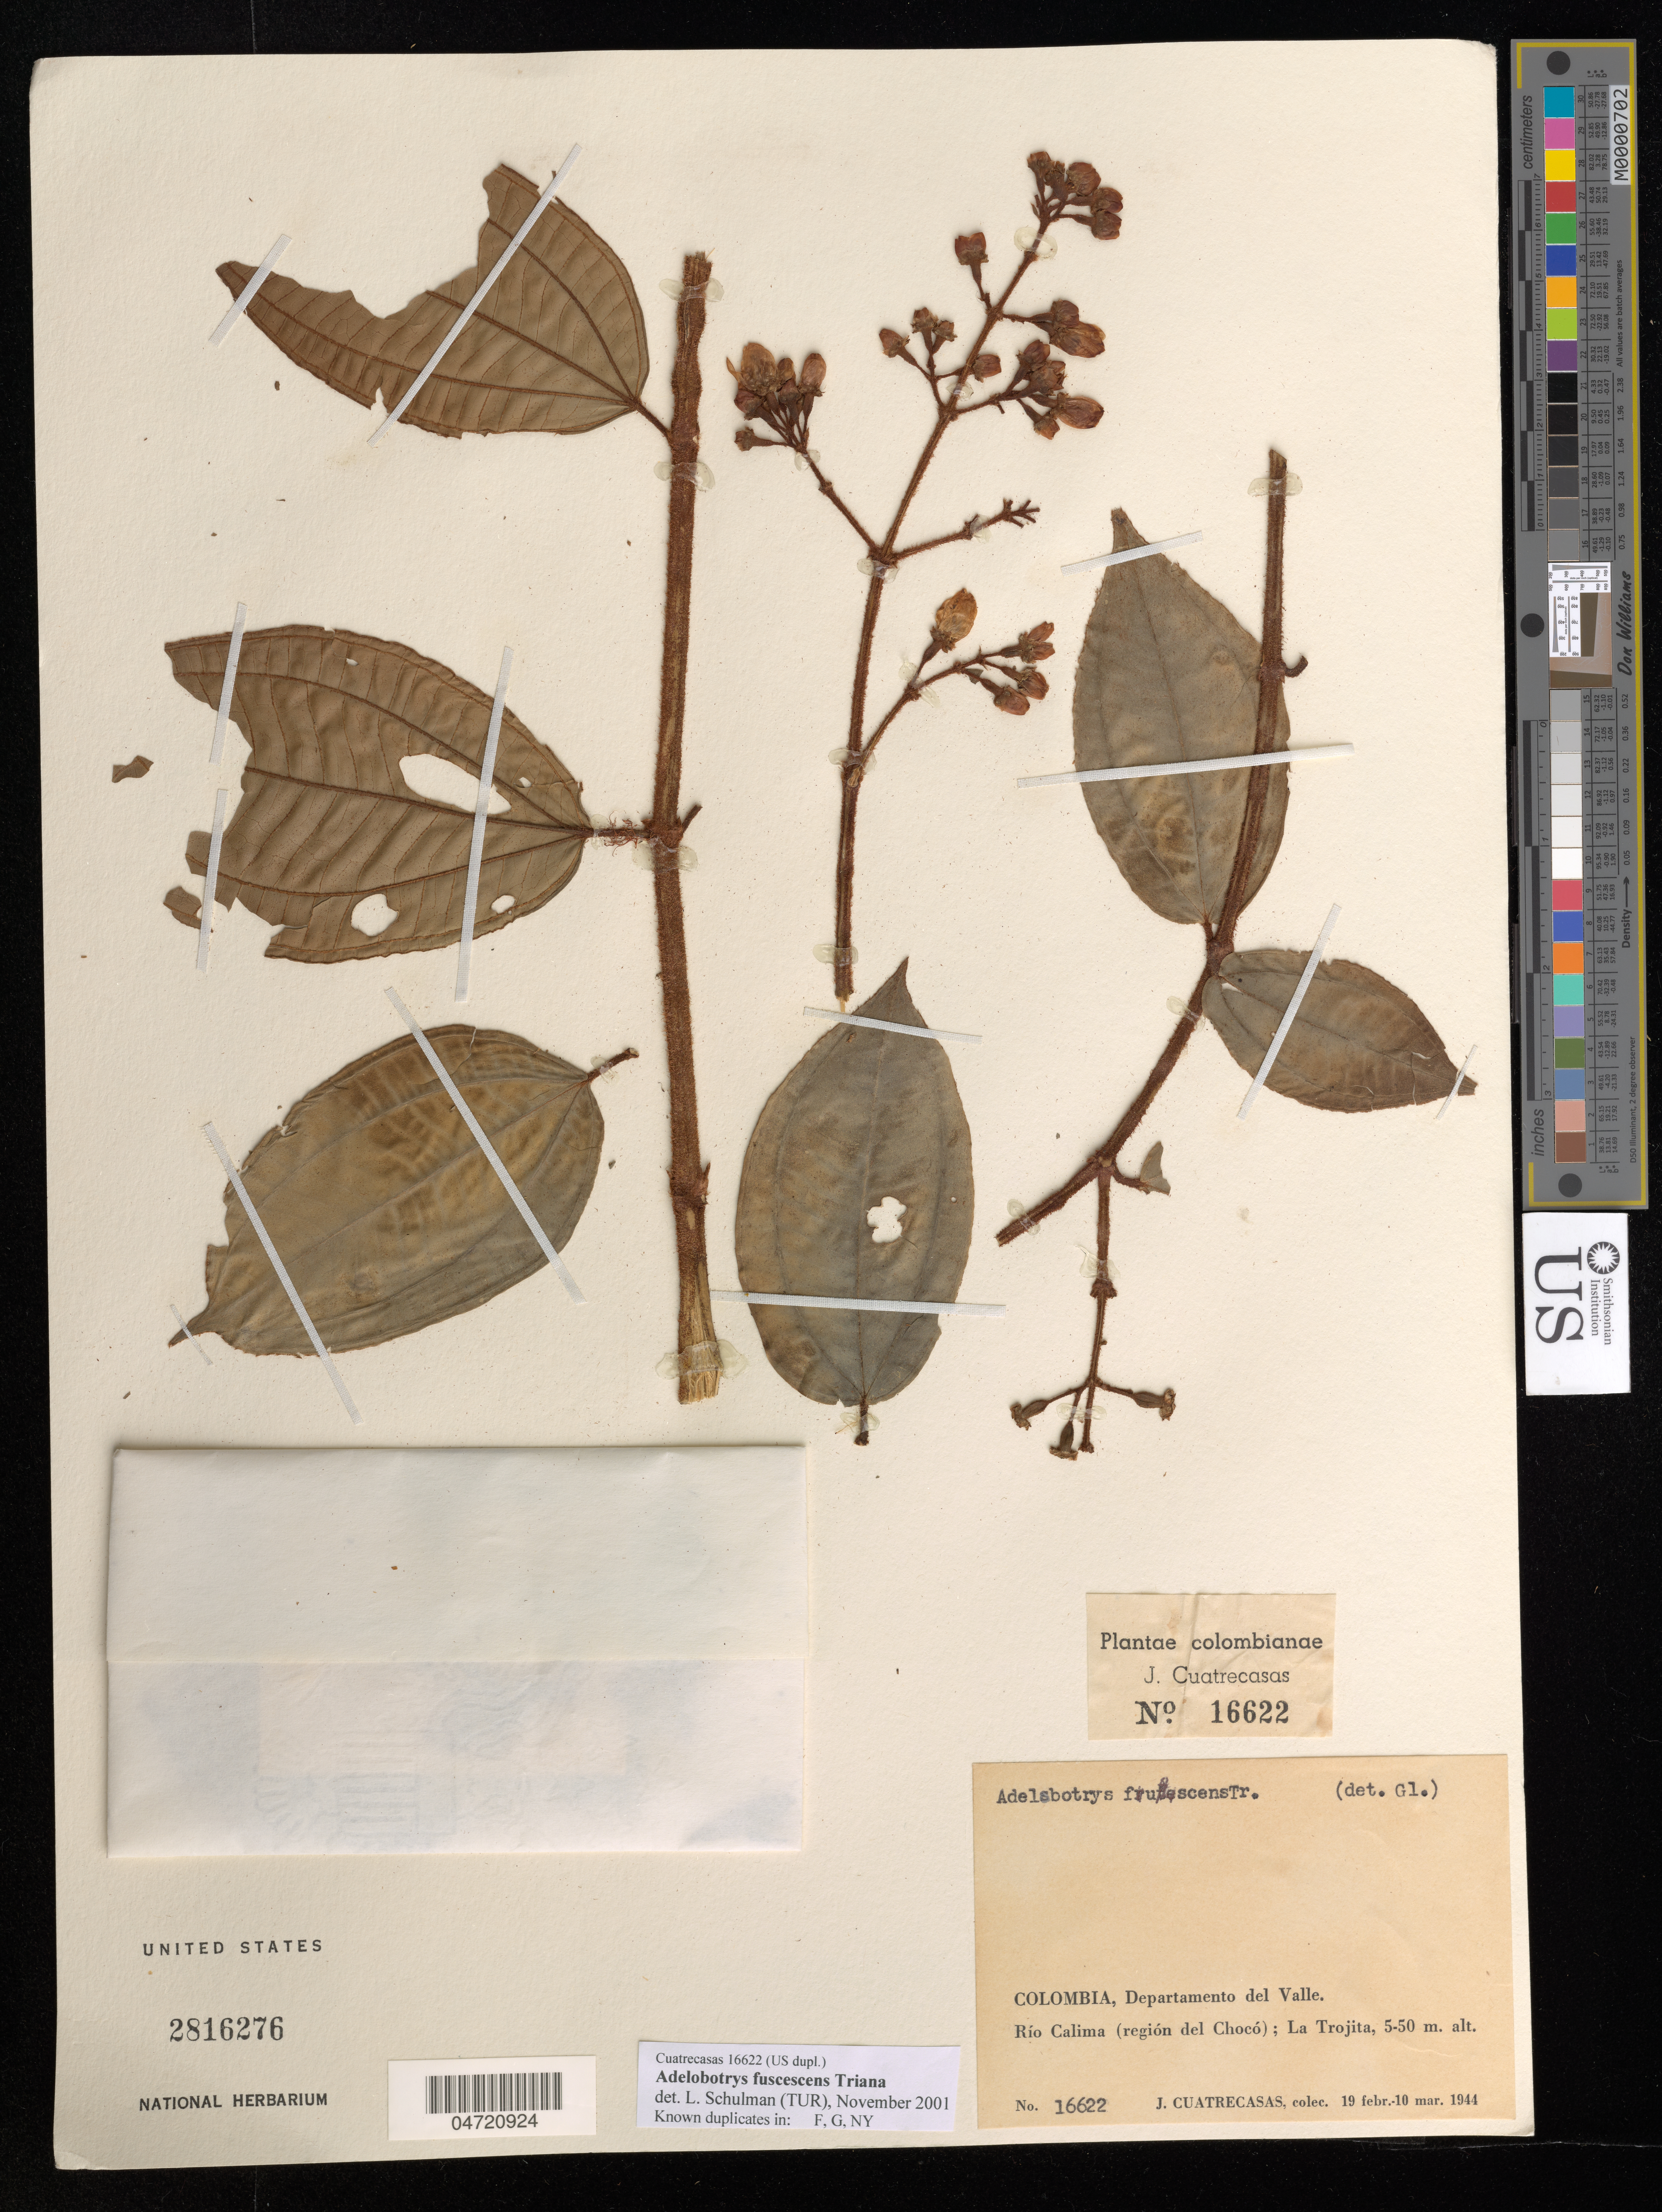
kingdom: Plantae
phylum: Tracheophyta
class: Magnoliopsida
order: Myrtales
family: Melastomataceae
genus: Adelobotrys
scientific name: Adelobotrys fuscescens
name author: Triana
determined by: Schulman, Leif, (TUR), University of Turku (FINLAND)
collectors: J. Cuatrecasas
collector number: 16622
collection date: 1944-02-19/1944-03-10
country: Colombia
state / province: Valle del Cauca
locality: Rio Calima; La Trojita (region del Choco)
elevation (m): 5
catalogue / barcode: US 2816276